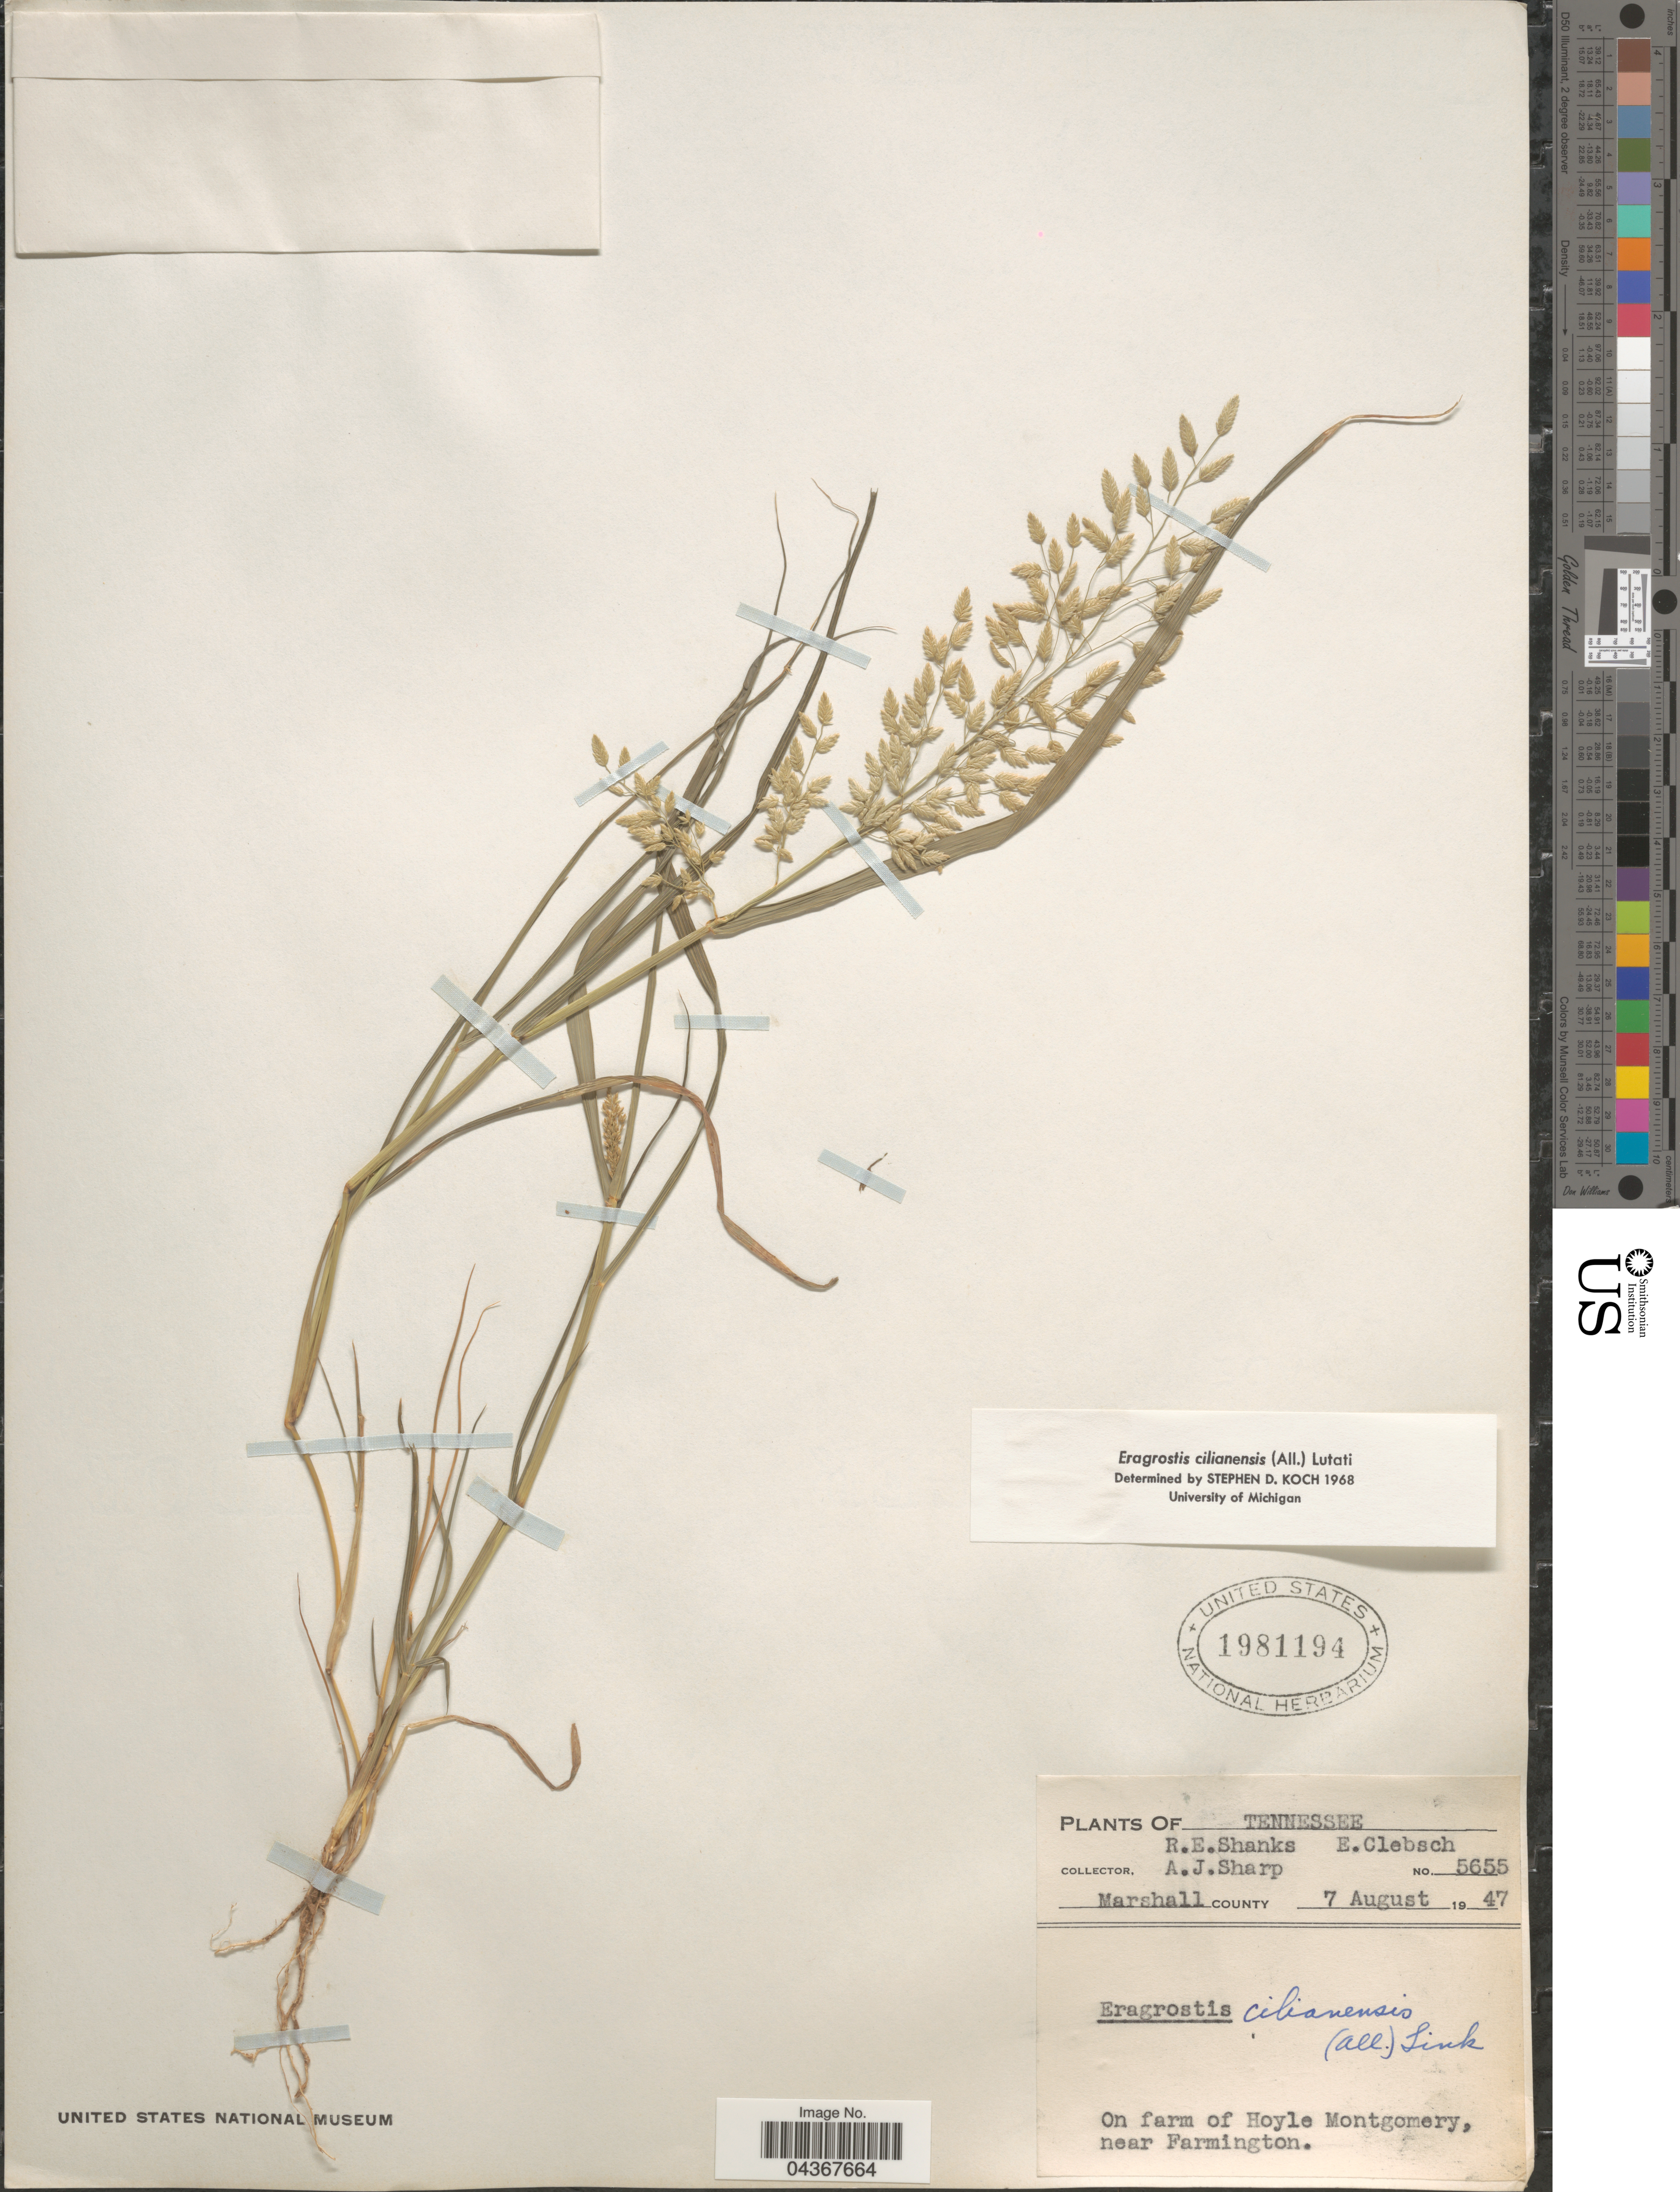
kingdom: Plantae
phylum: Tracheophyta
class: Liliopsida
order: Poales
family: Poaceae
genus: Eragrostis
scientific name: Eragrostis cilianensis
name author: (Bellardi) Vignolo ex Janch.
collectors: R. Shanks, A. J. Sharp & E. Clebsch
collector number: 5655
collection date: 1947-08-07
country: United States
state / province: Tennessee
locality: Marshall County. On farm of Hoyle Montgomery, near Farmington.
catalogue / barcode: US 1981194